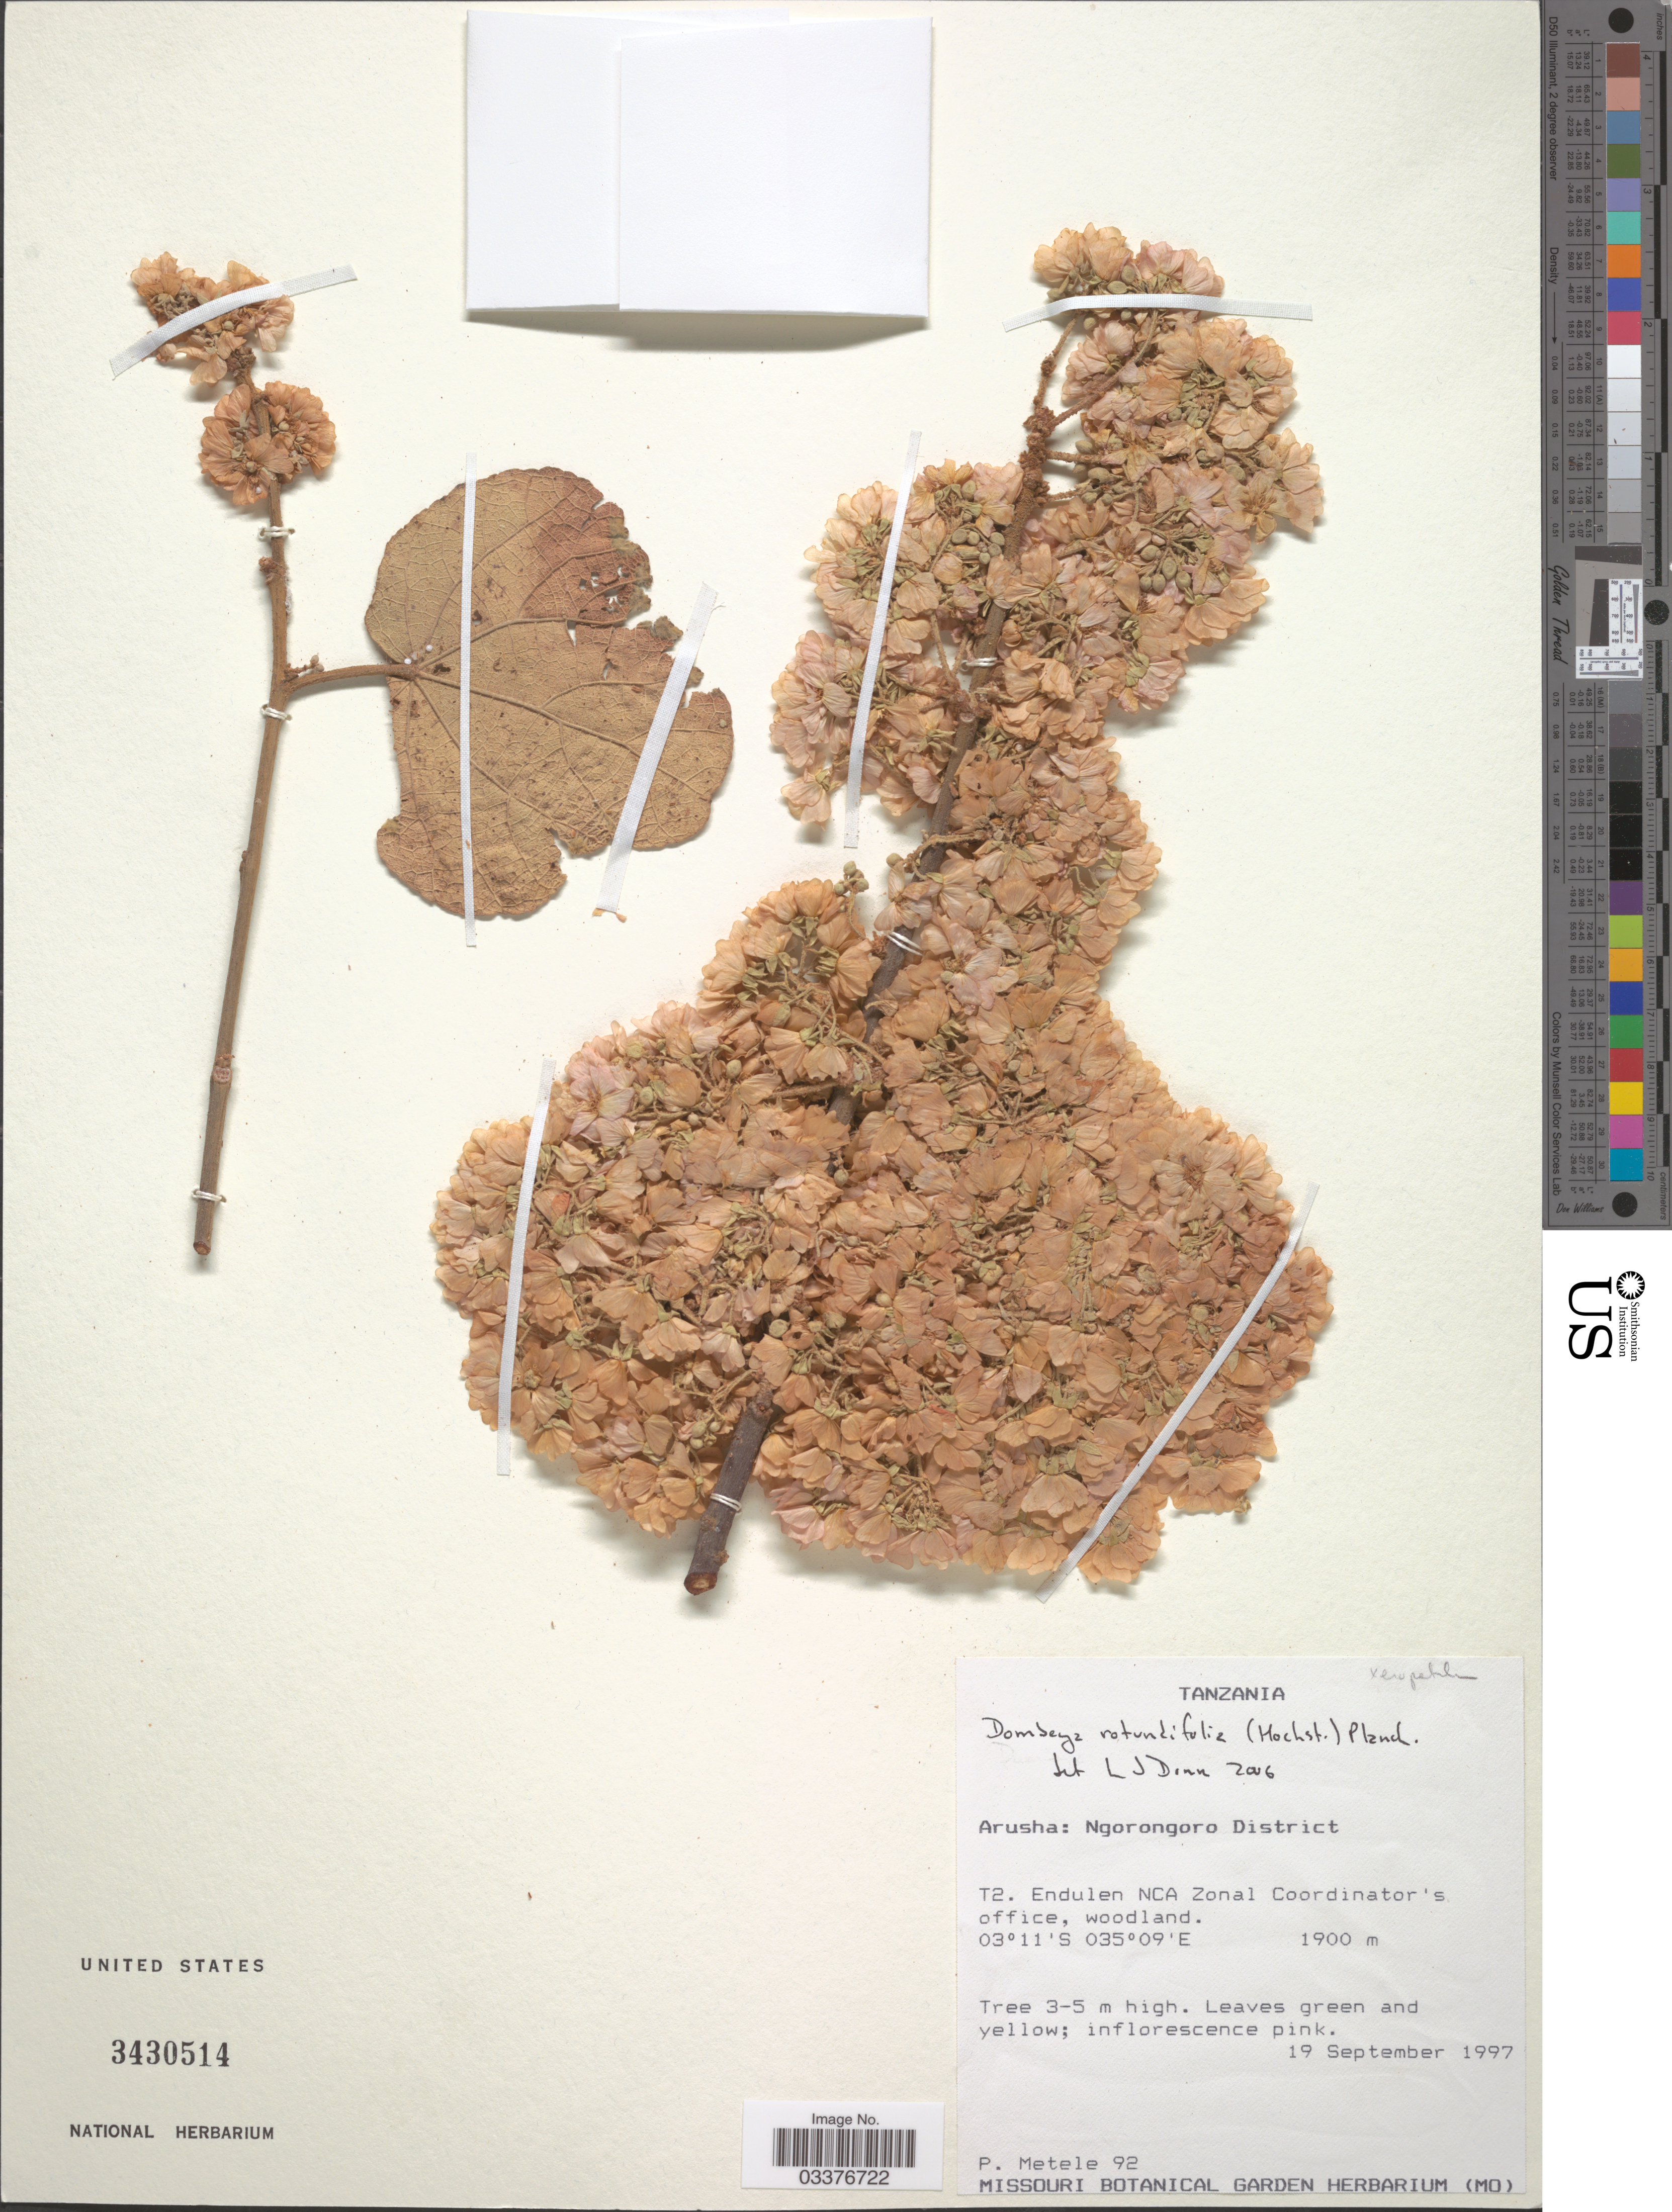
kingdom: Plantae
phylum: Tracheophyta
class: Magnoliopsida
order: Malvales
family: Malvaceae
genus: Dombeya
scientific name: Dombeya rotundifolia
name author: (Hochst.) Planch.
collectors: P. Metele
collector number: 92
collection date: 1997-09-19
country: Tanzania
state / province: Arusha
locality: Ngorongoro District. T2. Endulen NCA Zonal Coordinator's office, woodland.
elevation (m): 1900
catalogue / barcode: US 3430514